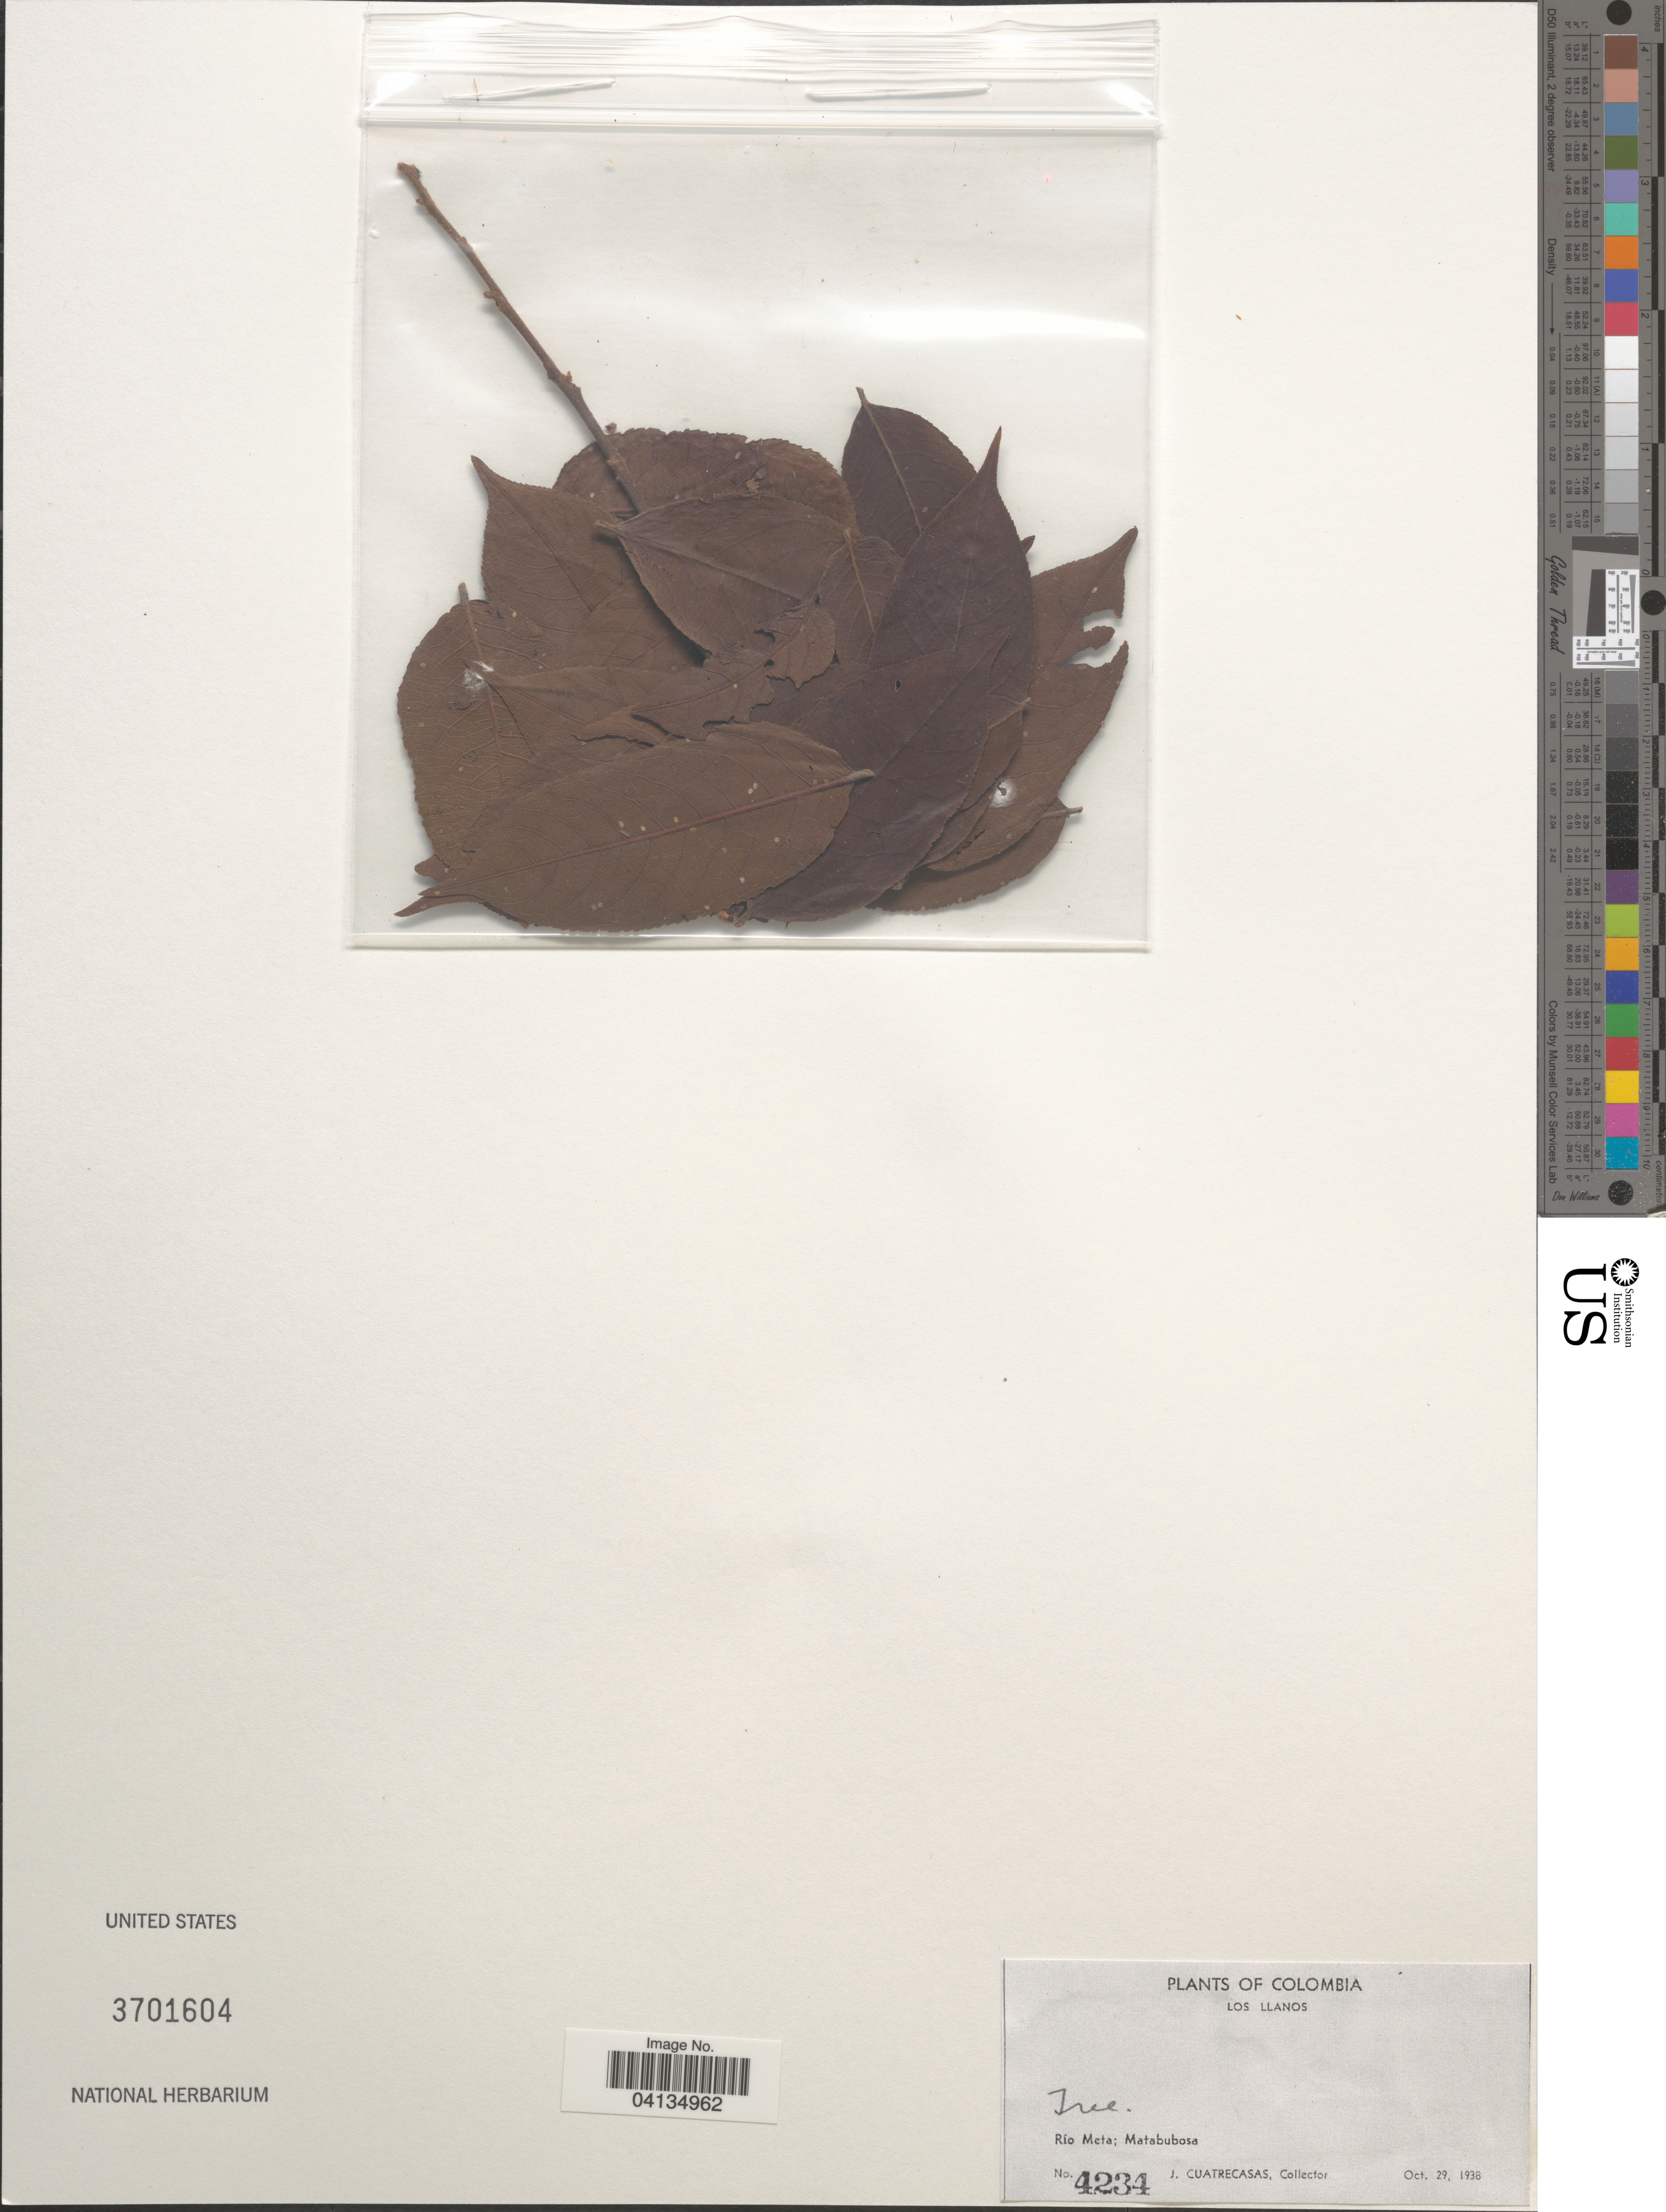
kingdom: Plantae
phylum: Tracheophyta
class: Magnoliopsida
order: Malpighiales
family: Salicaceae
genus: Casearia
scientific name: Casearia ulmifolia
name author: Vahl ex Vent.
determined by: Sleumer, H. O.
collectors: J. Cuatrecasas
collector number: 4234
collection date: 1938-10-29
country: Colombia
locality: Los Llanos. Río Meta; Matabubosa.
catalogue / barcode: US 3701604